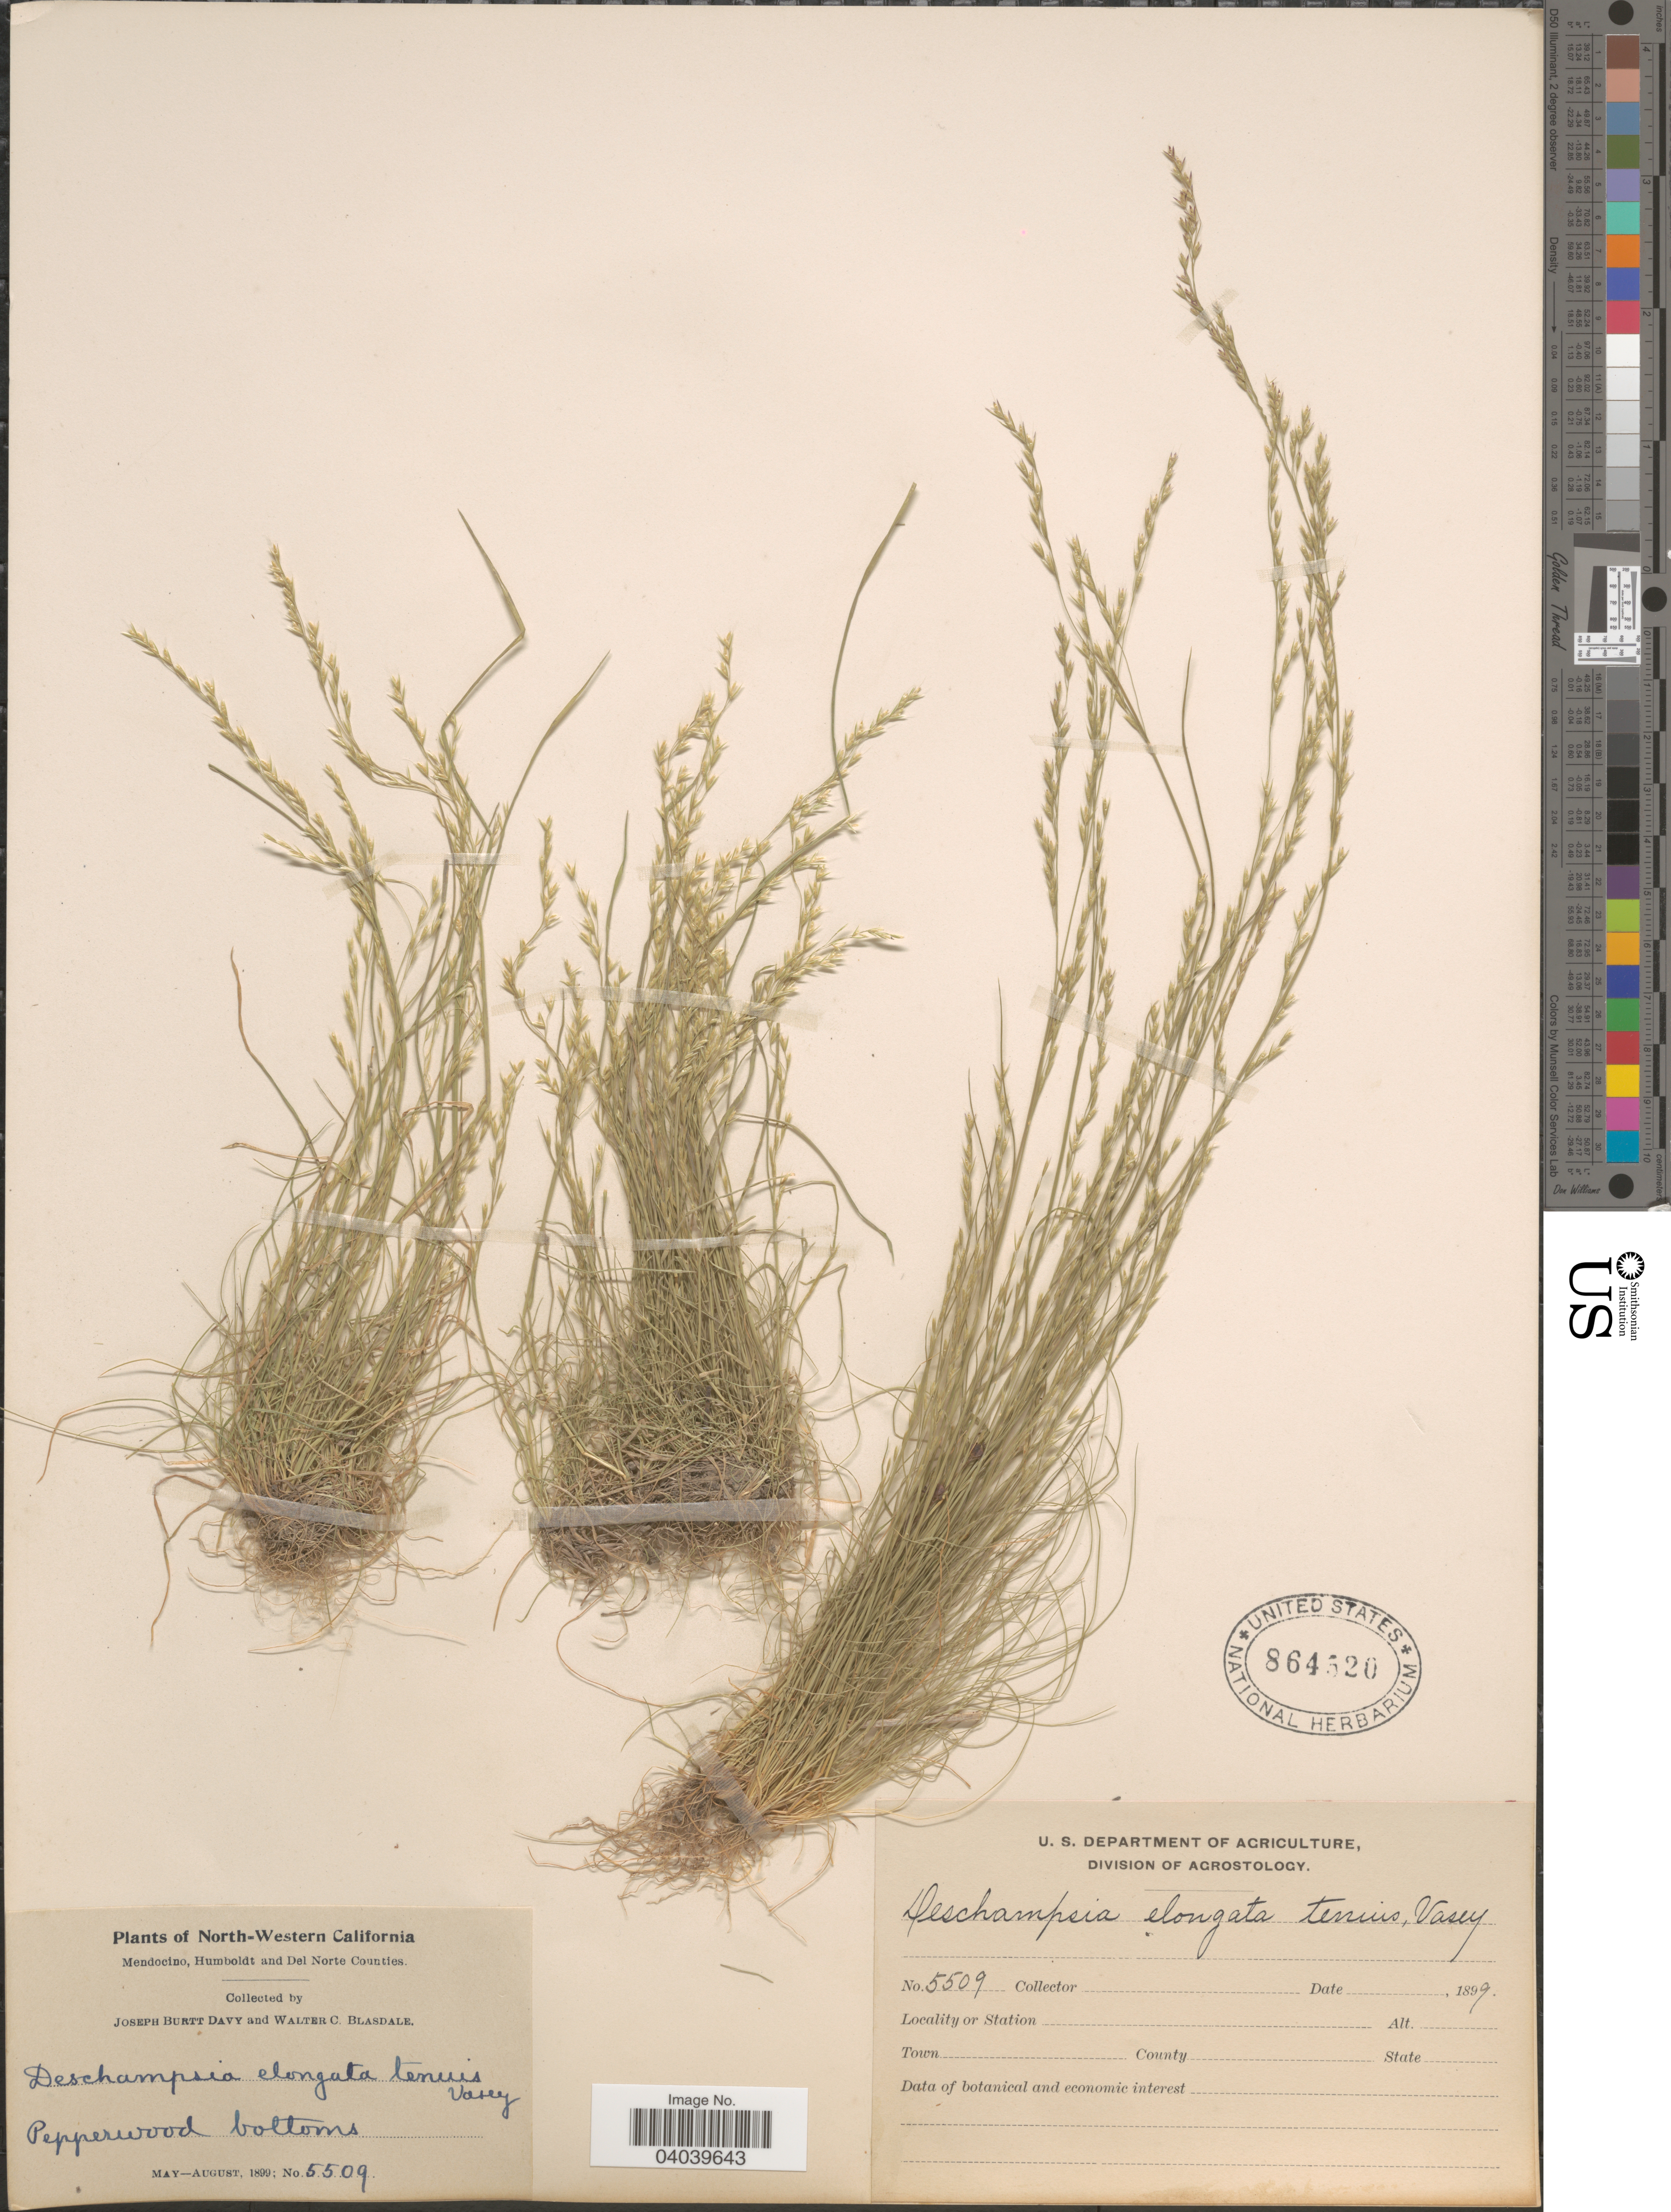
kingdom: Plantae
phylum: Tracheophyta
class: Liliopsida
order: Poales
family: Poaceae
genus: Deschampsia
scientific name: Deschampsia elongata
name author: (Hook.) Munro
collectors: J. Burtt Davy & W. Blasdale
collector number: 5509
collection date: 1899-05/1899-08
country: United States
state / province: California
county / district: Mendocino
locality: North-Western California. Mendocino, Humboldt and Del Norte Counties. Pepperwood bottoms.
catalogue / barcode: US 864520